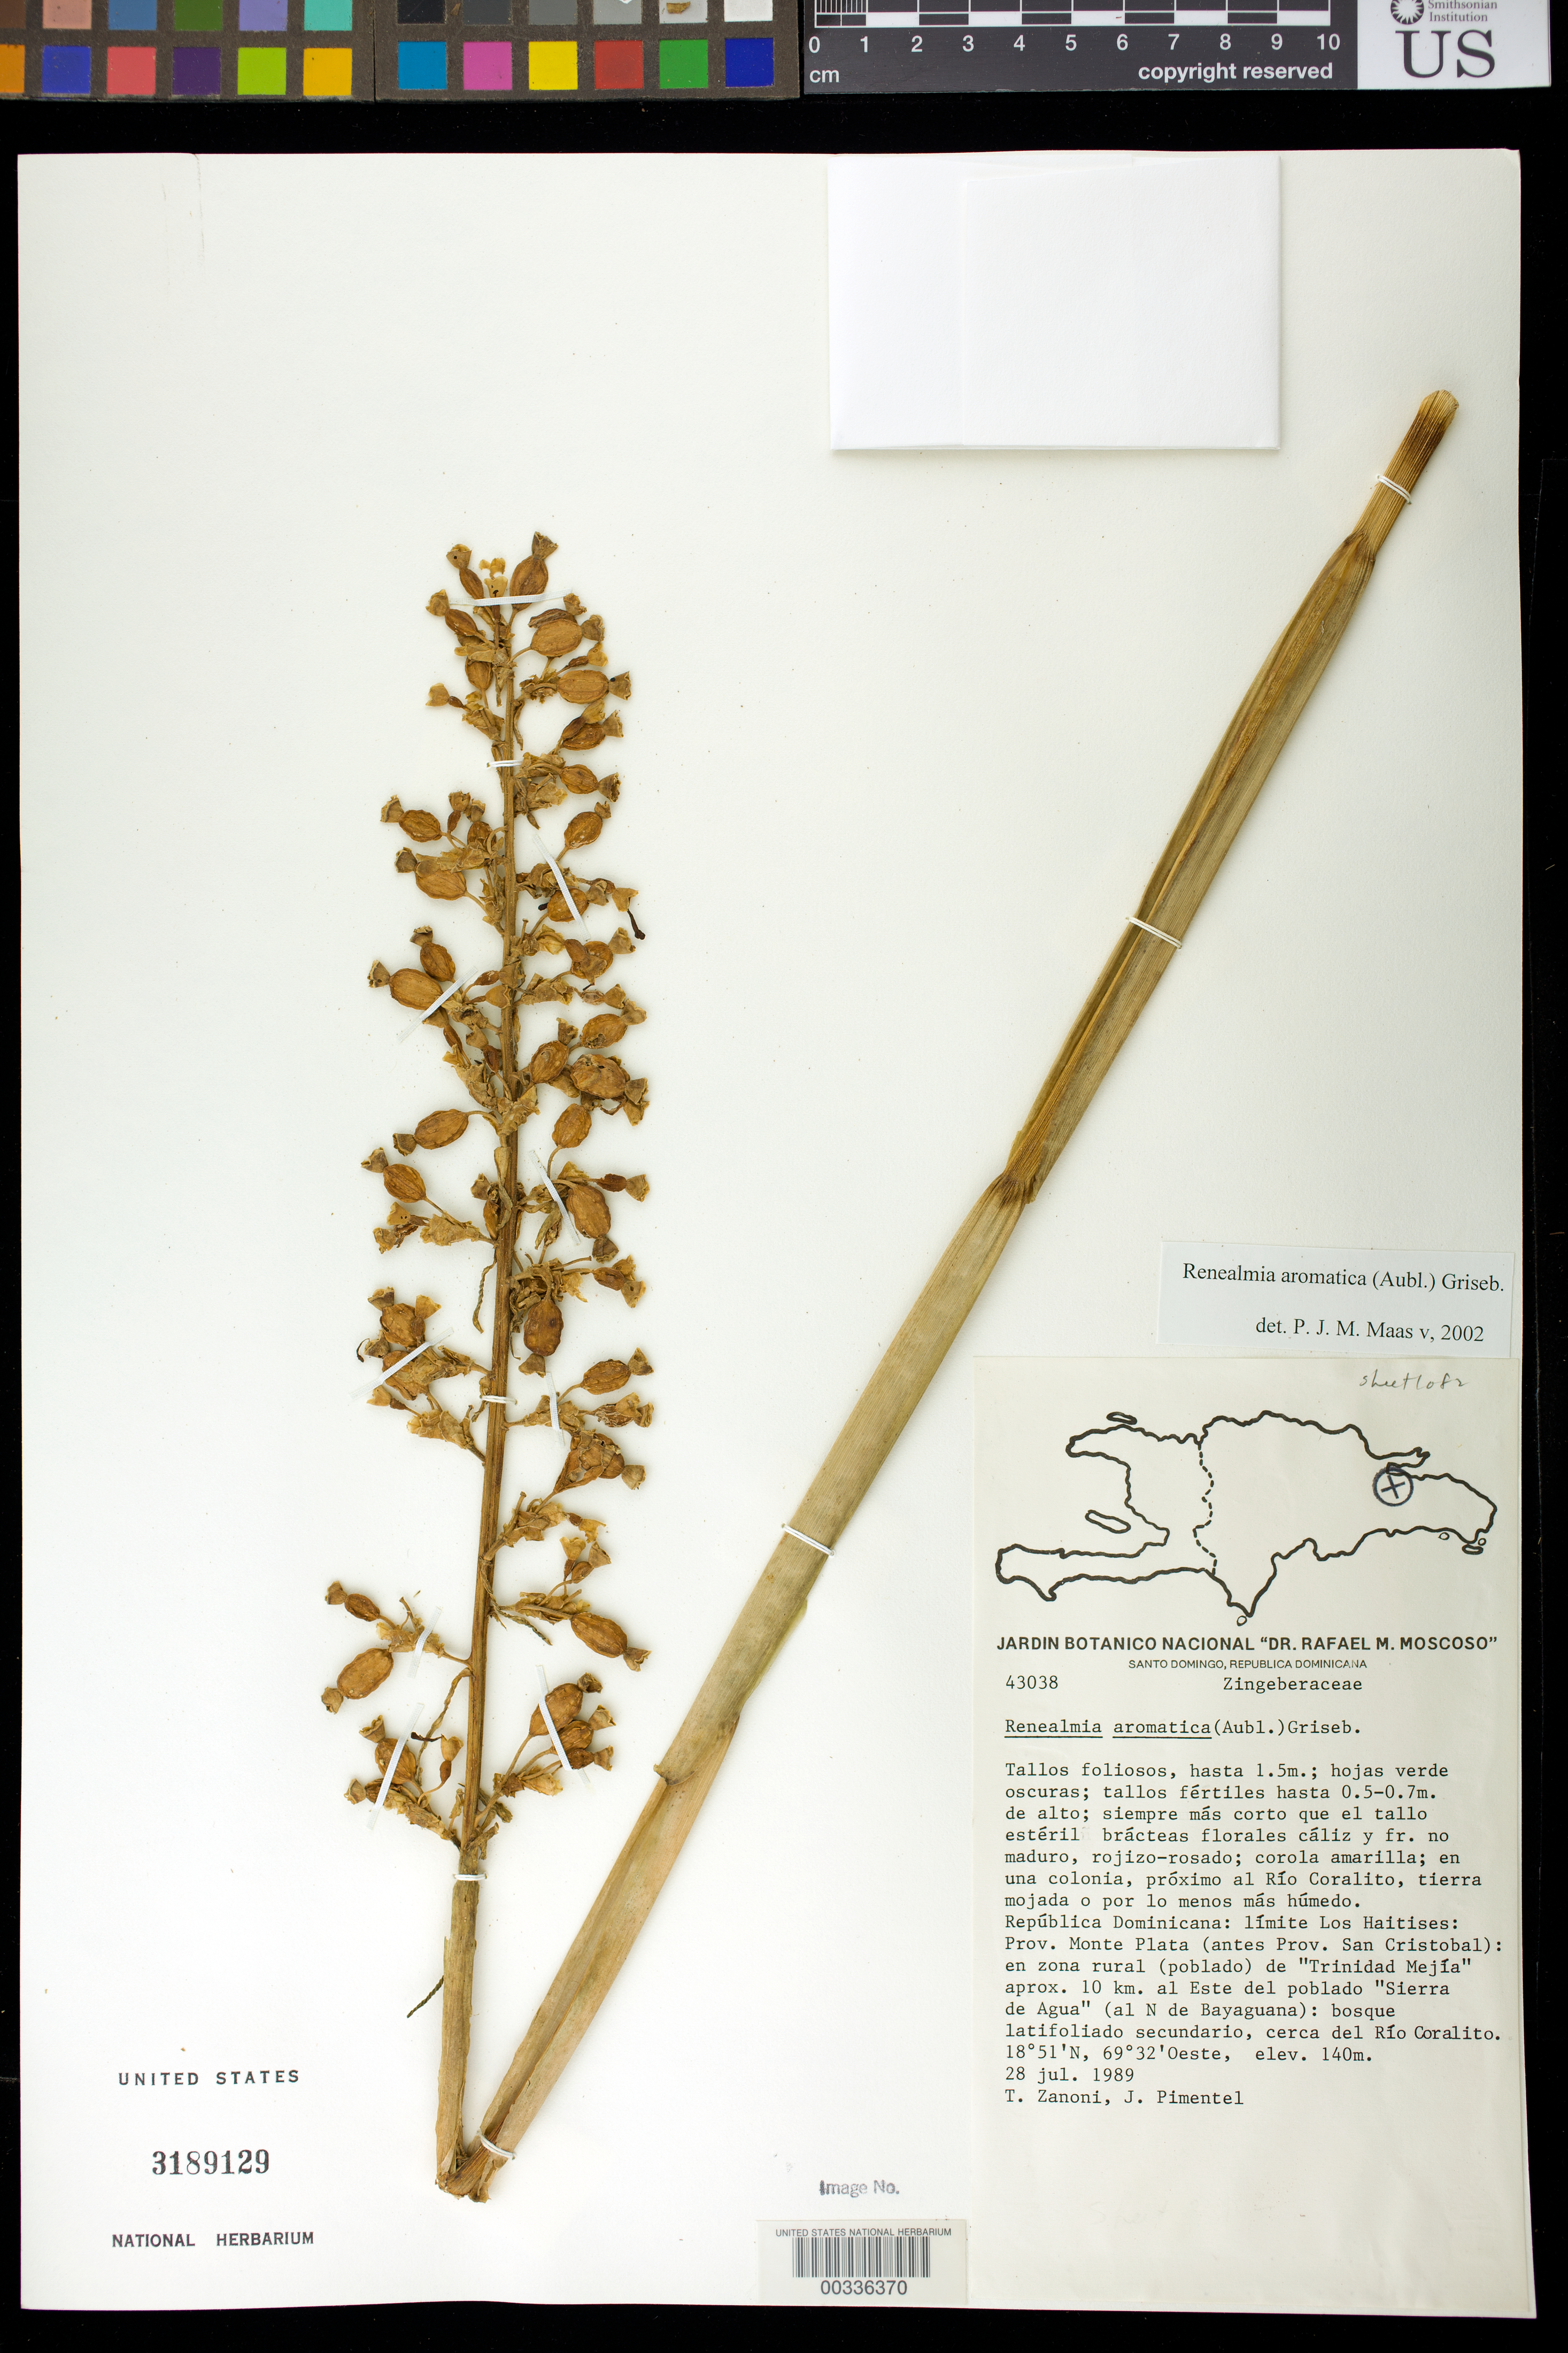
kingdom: Plantae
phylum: Tracheophyta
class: Liliopsida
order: Zingiberales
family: Zingiberaceae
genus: Renealmia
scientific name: Renealmia aromatica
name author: (Aubl.) Griseb.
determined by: Maas, Paul J. M.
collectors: T. A. Zanoni & J. Pimentel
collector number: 43038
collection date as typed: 28 Jul 1989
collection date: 1989-07-28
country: Dominican Republic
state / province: San Cristóbal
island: Hispaniola Island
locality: Prov monte plata (antes prov san cristobal): en zona rural de "trinidad mejia" aprox 10 km al este del poblado "sierra de agua"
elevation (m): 140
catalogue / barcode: US 3189129